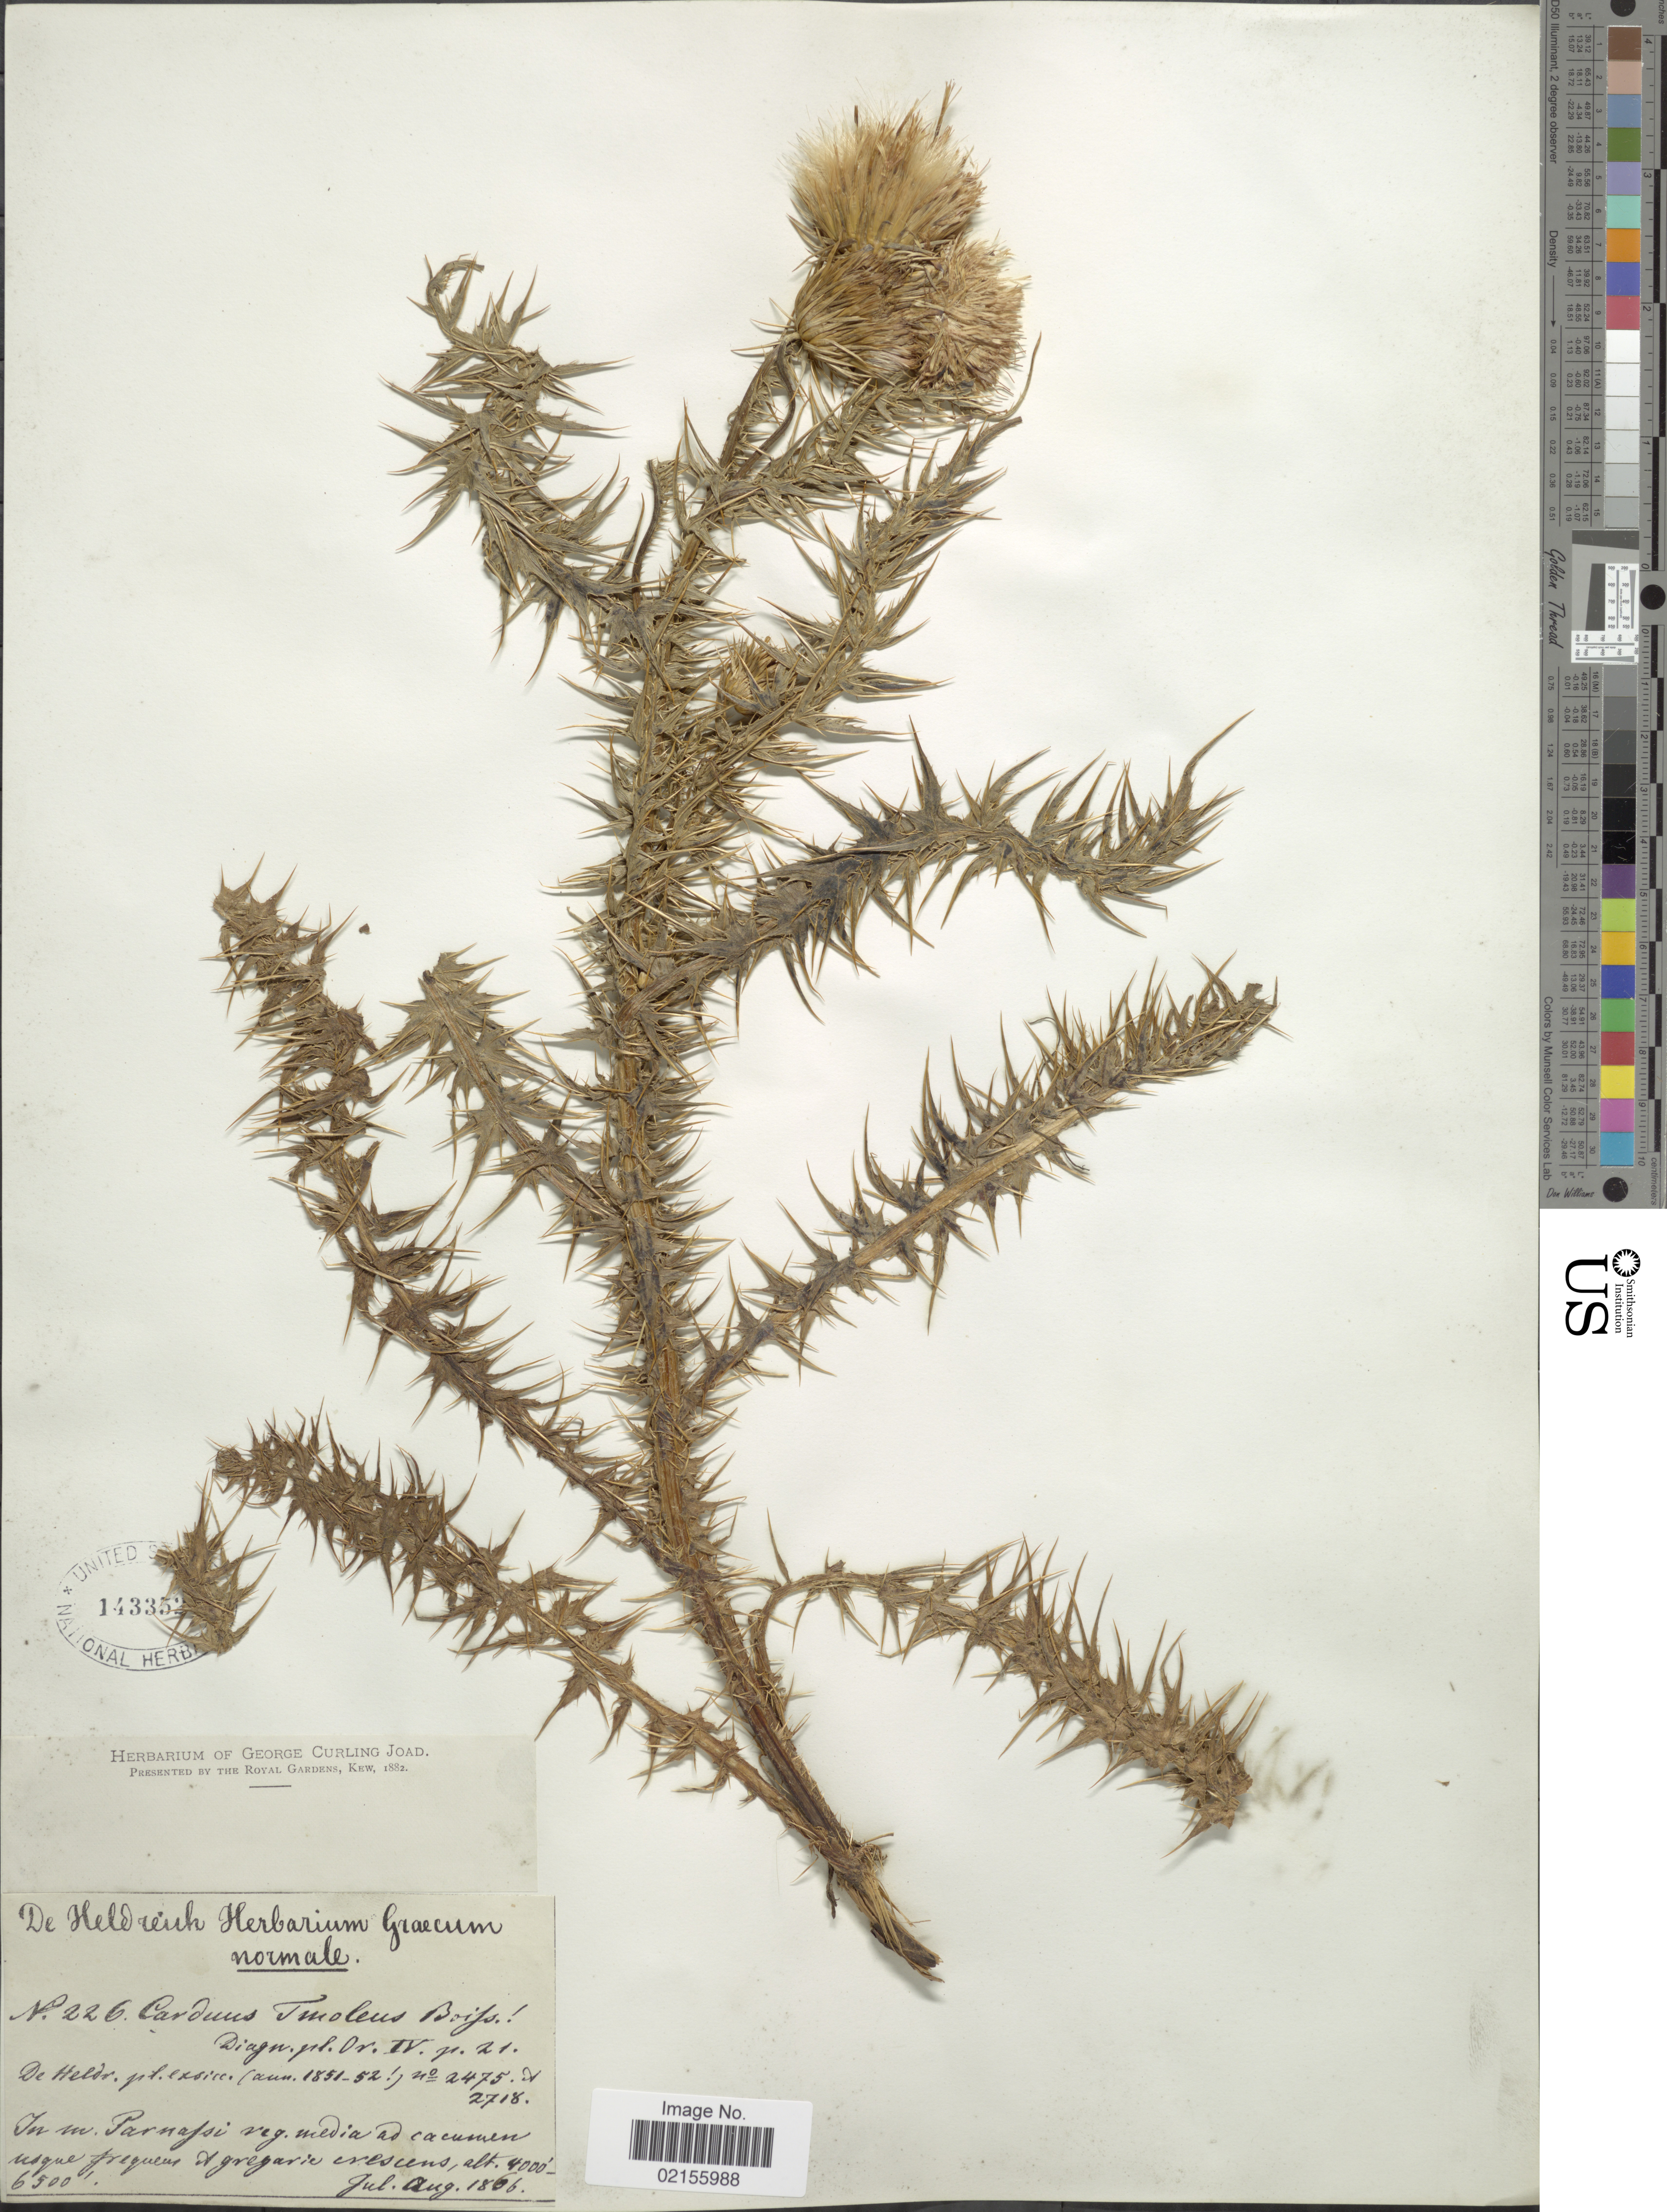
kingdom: Plantae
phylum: Tracheophyta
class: Magnoliopsida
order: Asterales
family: Asteraceae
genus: Carduus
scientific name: Carduus tmoleus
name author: Boiss.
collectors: -. De Heldreich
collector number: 226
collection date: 1866-07/1866-08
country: Greece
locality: In m. Parnassi reg media ad cacumen usque frequens in gregaria crescens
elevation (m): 1219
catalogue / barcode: US 143352